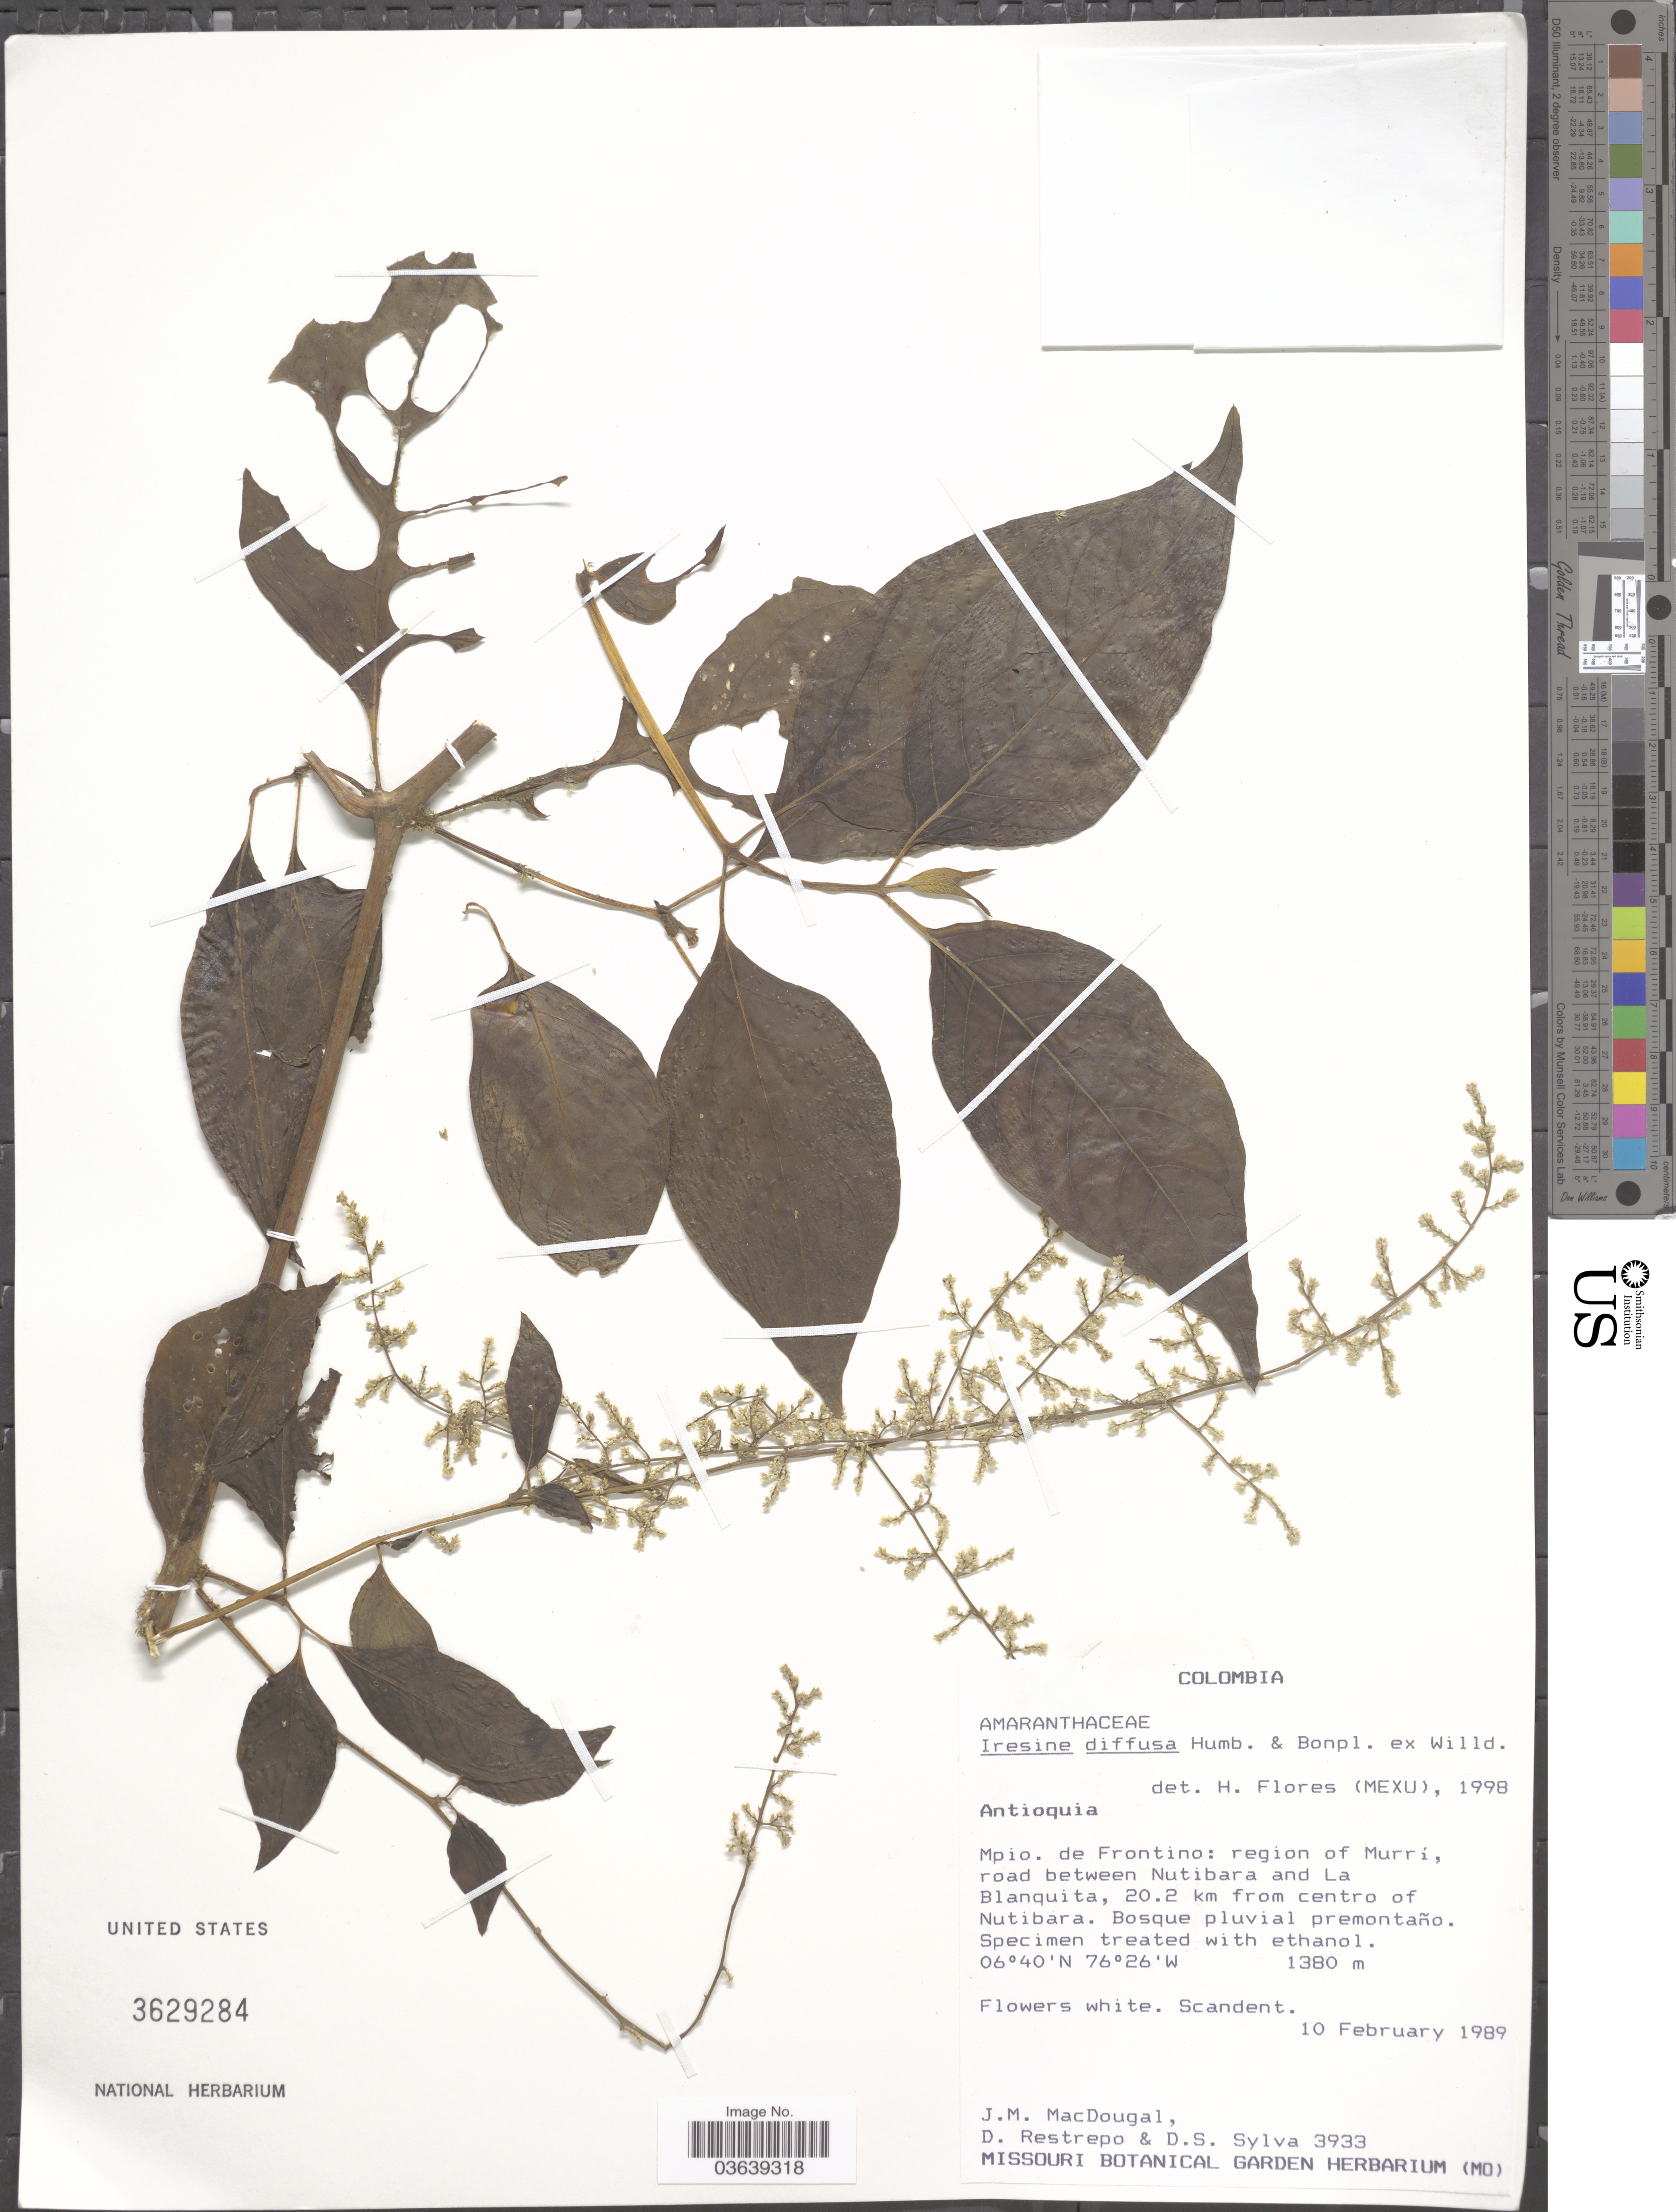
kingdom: Plantae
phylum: Tracheophyta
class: Magnoliopsida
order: Caryophyllales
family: Amaranthaceae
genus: Iresine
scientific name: Iresine celosia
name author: L.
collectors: J. M. MacDougal, D. Restrepo & D. Sylva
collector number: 3933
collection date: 1989-02-10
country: Colombia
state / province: Antioquia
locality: Mpio. de Frontino: region of Murri, road between Nutibara and La Blanquita, 20.2 km from centro of Nutibara.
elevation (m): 1380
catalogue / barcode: US 3629284